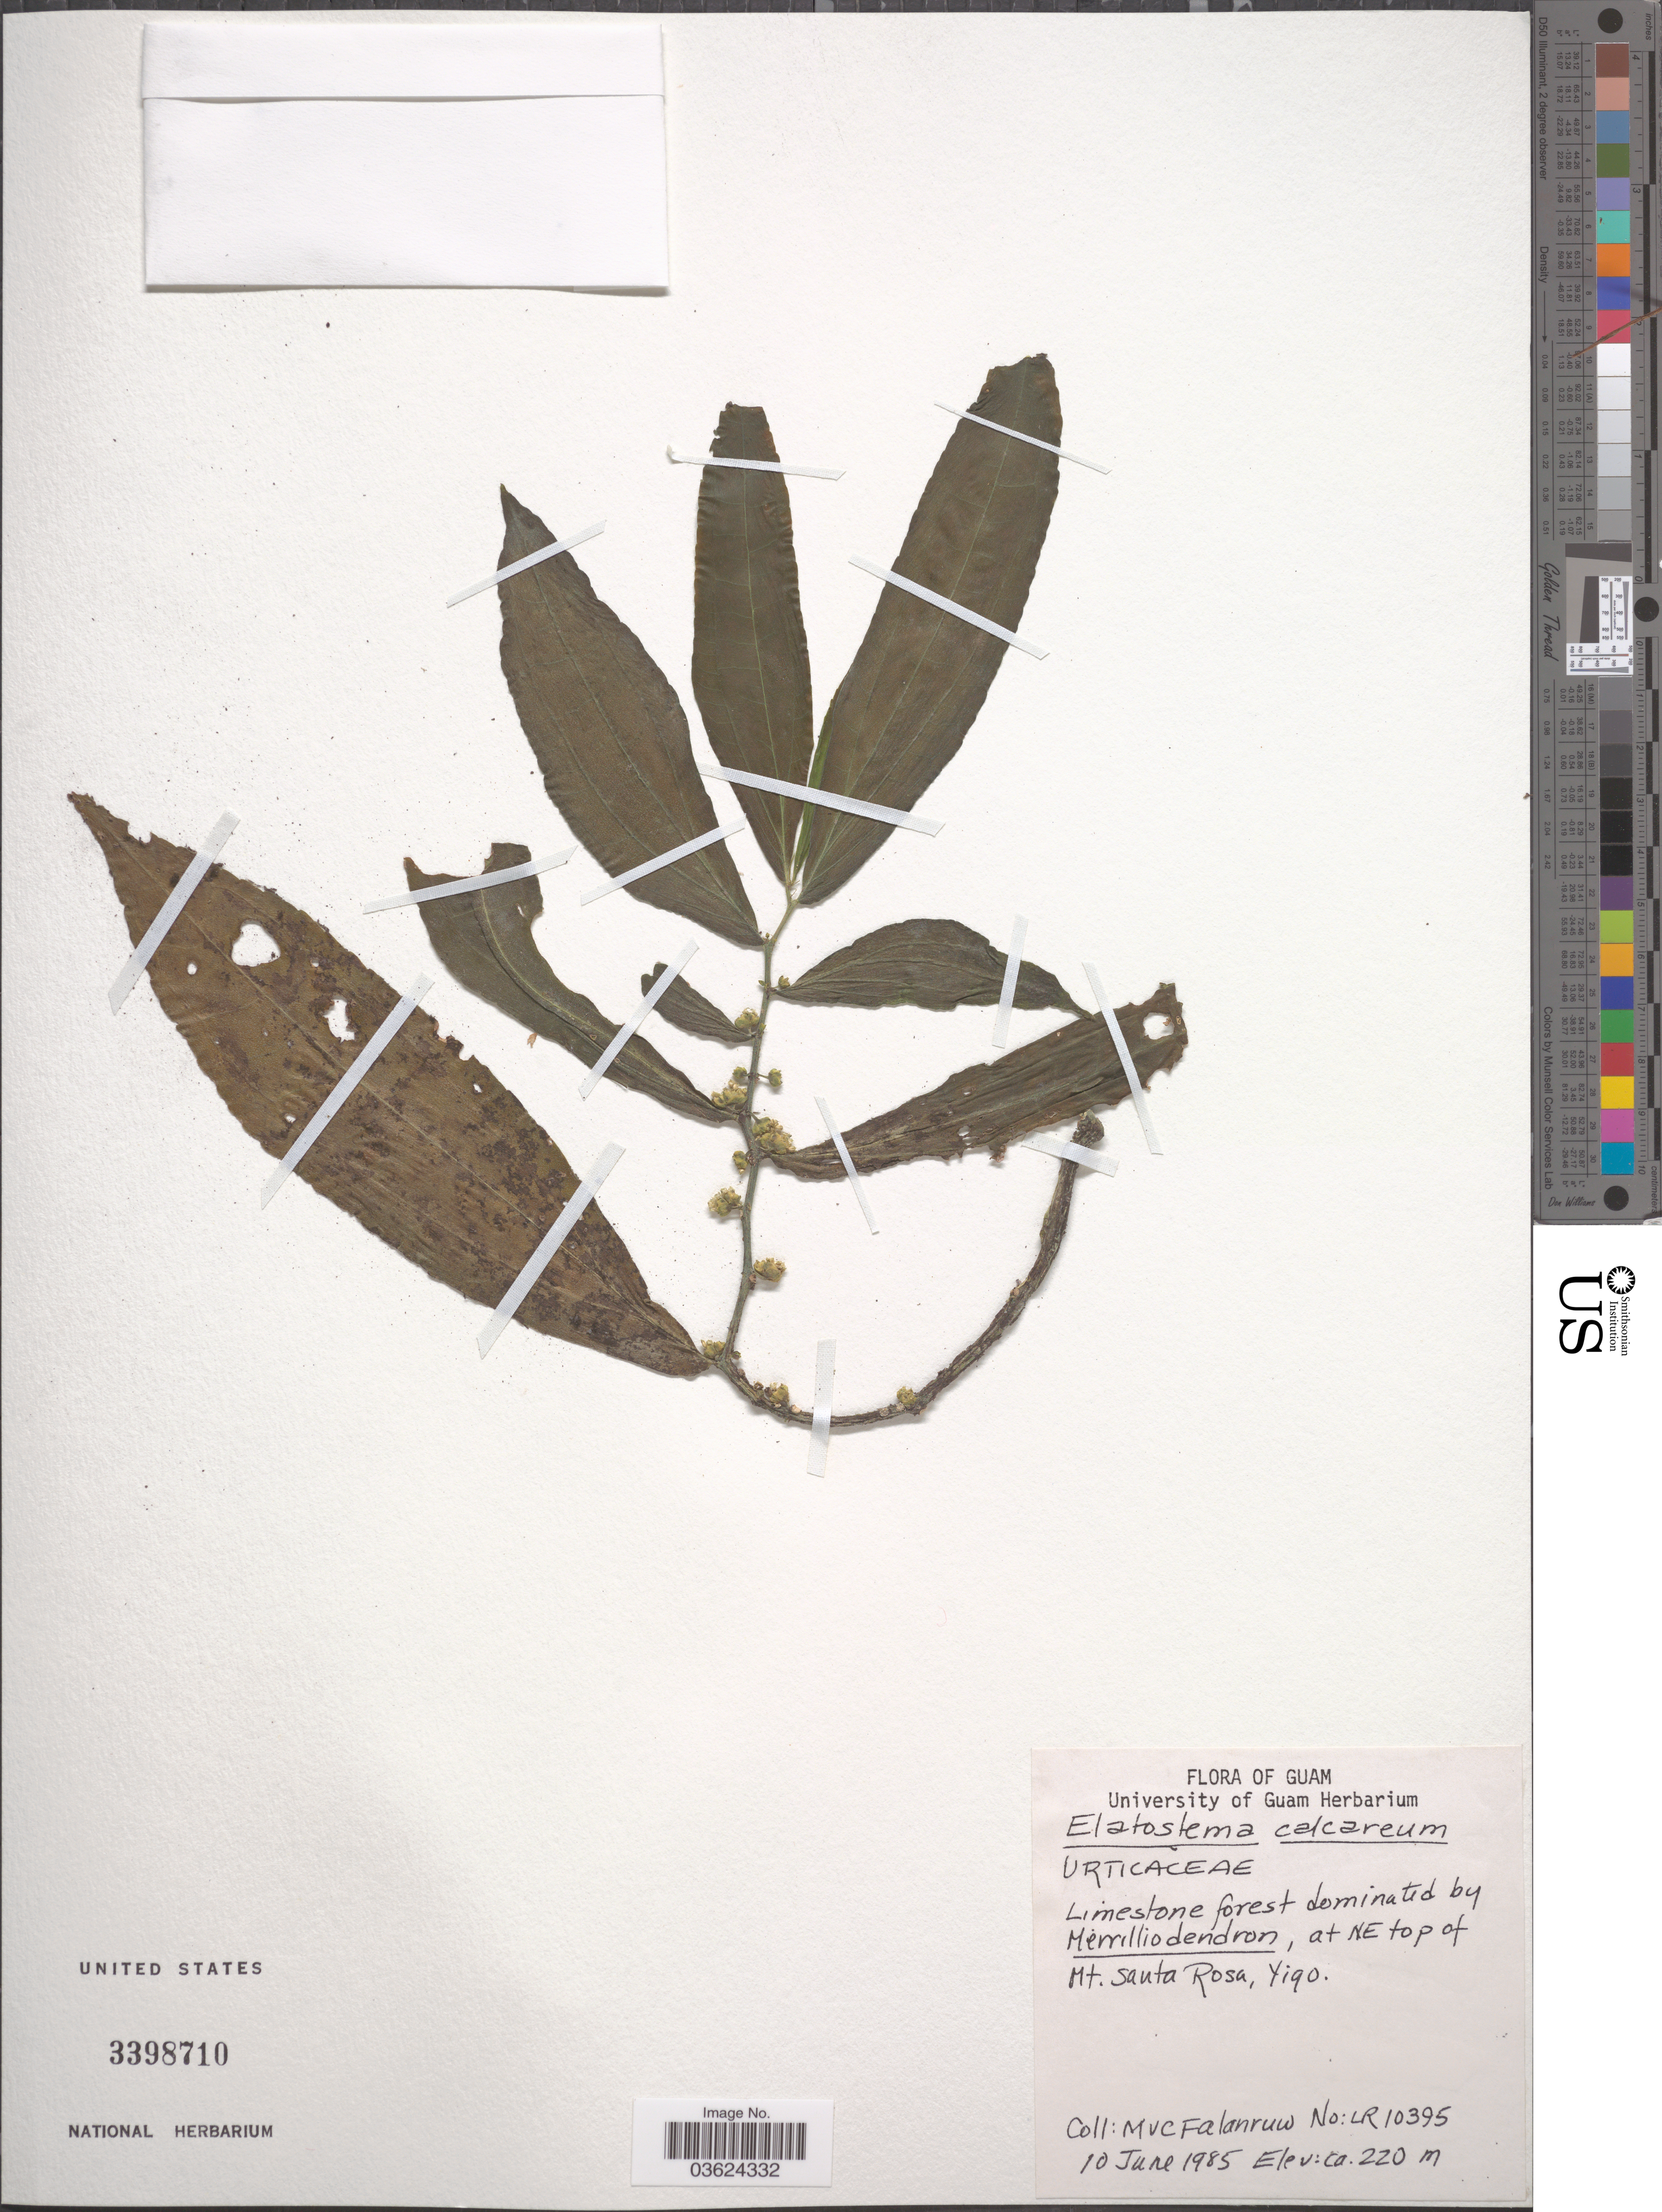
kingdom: Plantae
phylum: Tracheophyta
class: Magnoliopsida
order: Rosales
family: Urticaceae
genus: Elatostema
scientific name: Elatostema calcareum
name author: Merr.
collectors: M. V. Falanruw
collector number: LR 10395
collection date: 1985-06-10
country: Guam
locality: At NE top of Mt. Santa Rosa, Yigo.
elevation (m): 220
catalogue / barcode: US 3398710